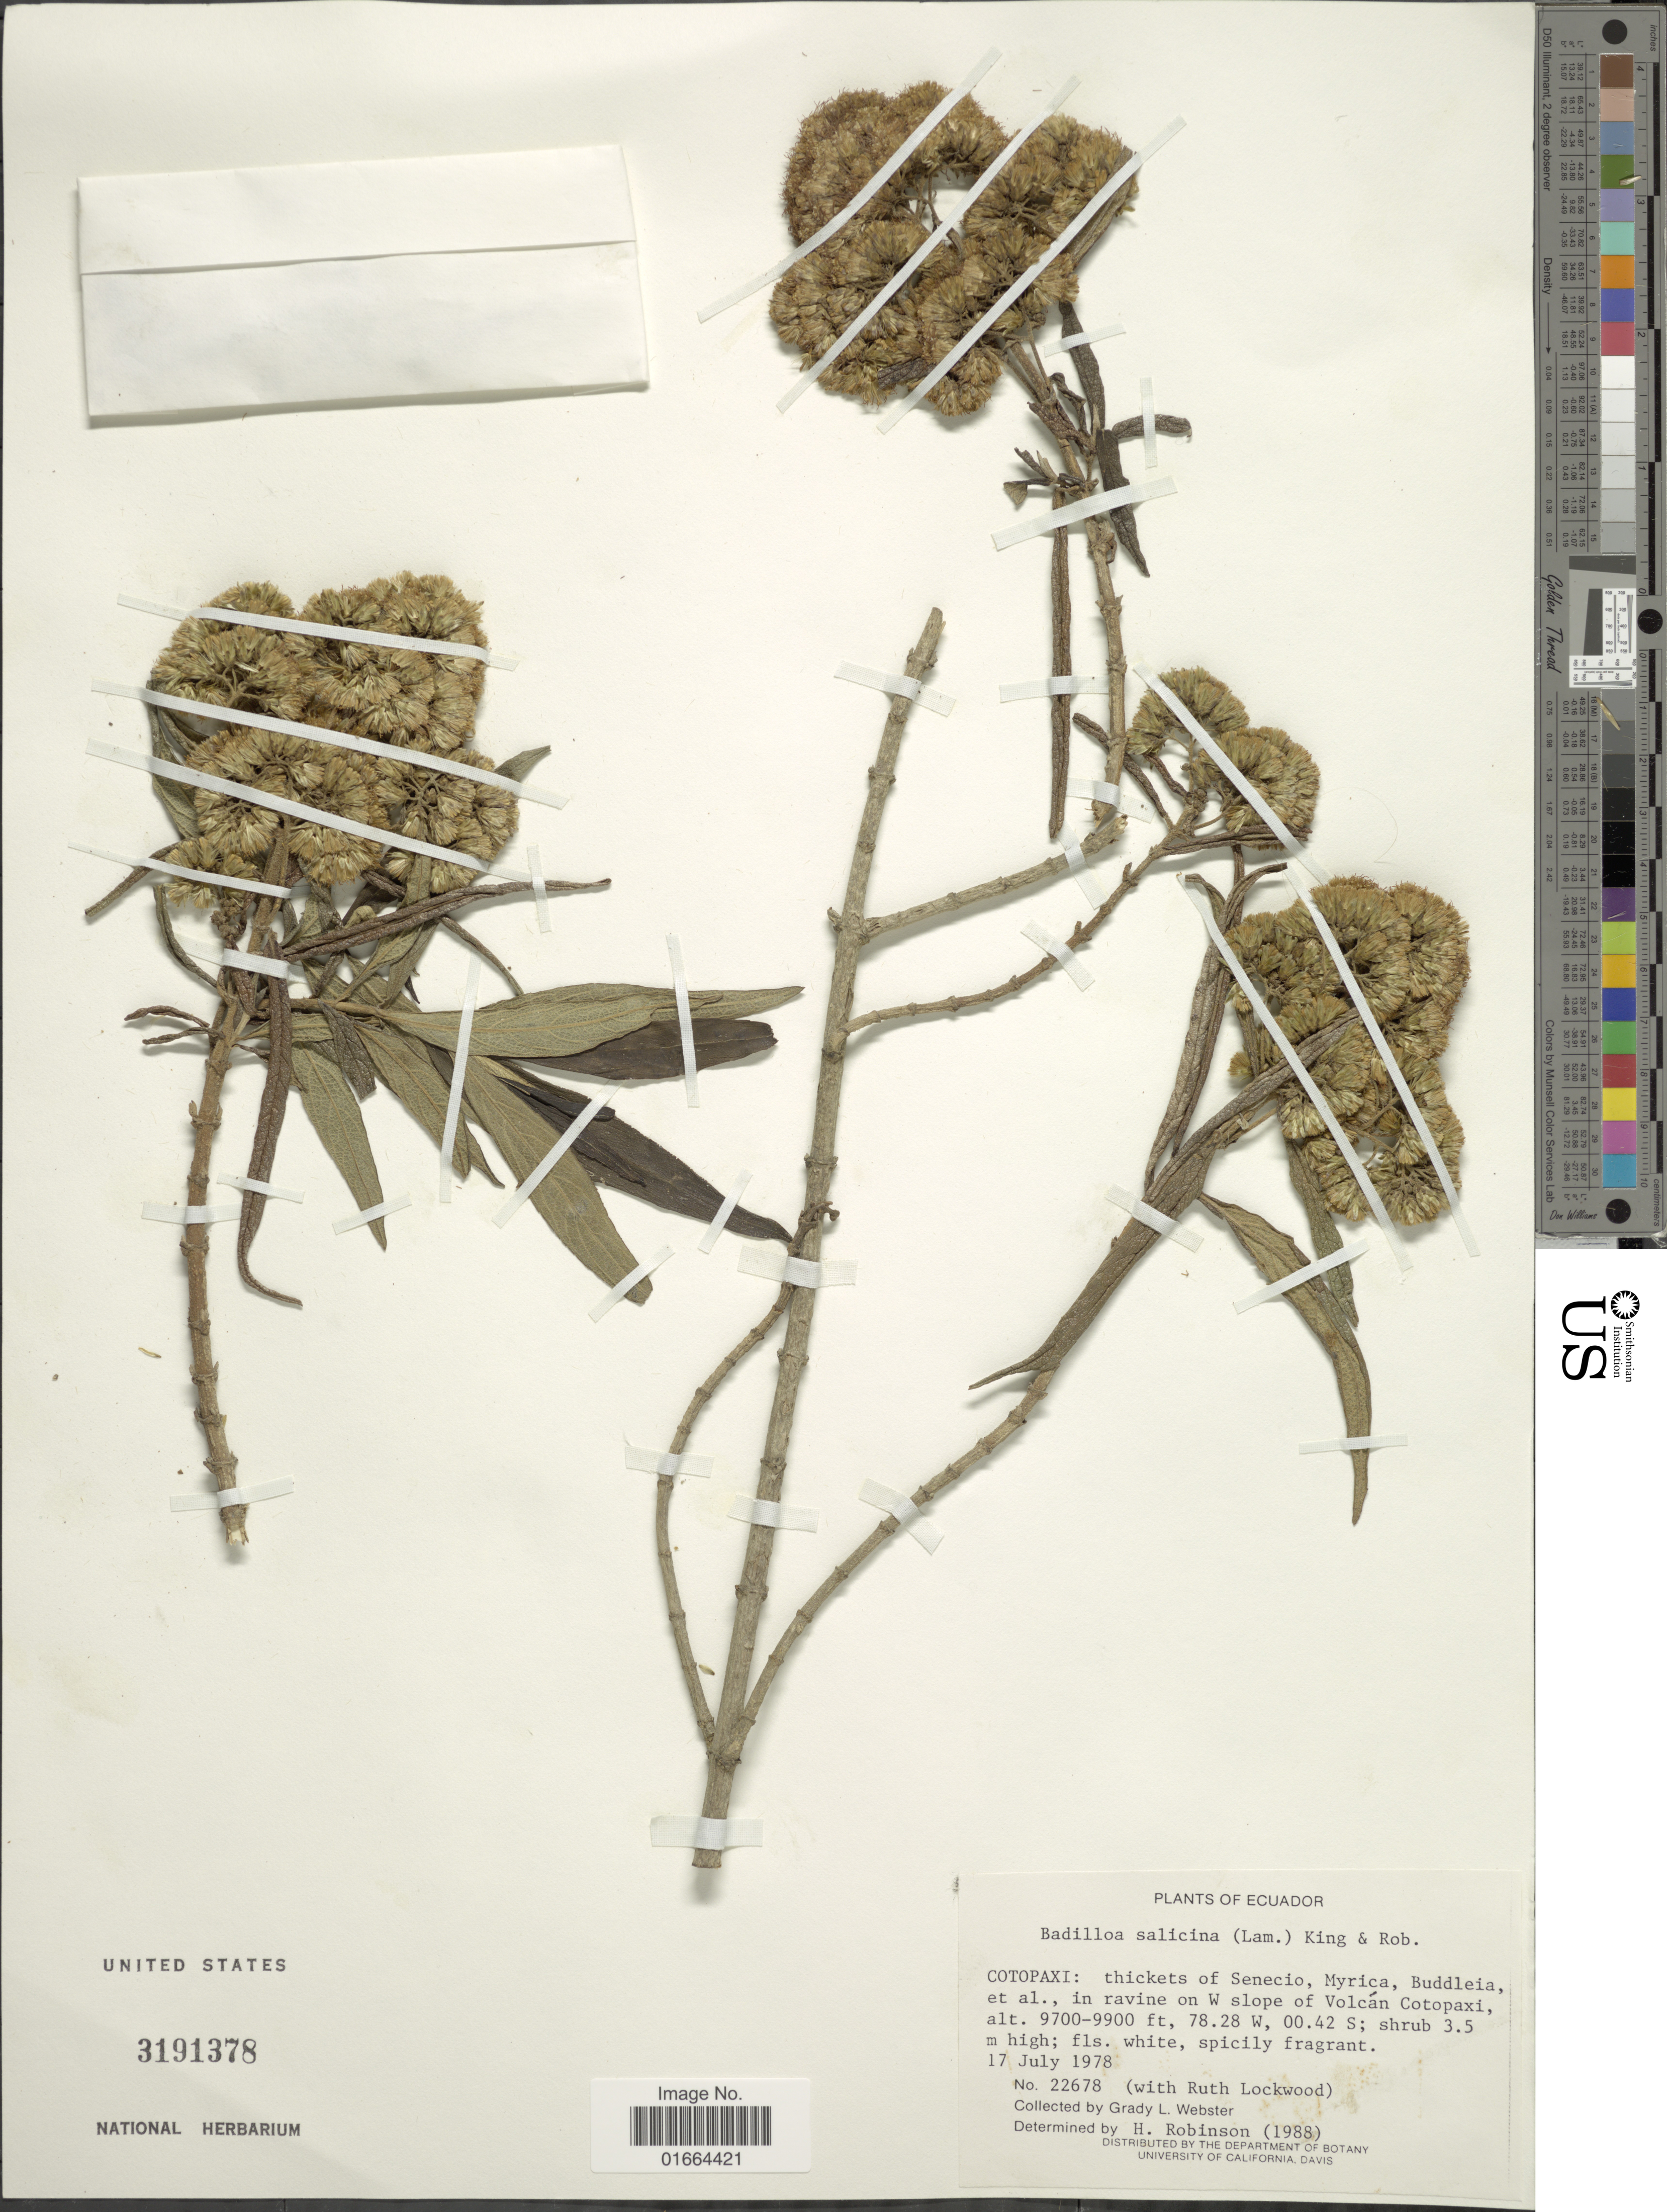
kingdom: Plantae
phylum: Tracheophyta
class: Magnoliopsida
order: Asterales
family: Asteraceae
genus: Badilloa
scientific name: Badilloa salicina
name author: (Lam.) R.M. King & H. Rob.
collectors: G. L. Webster & R. Lockwood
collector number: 22678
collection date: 1978-07-17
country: Ecuador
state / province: Cotopaxi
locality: Cotopaxi: thickets of Senecio, Myrica, Buddleia, et al., in ravine on W slope of Volcan Cotopaxi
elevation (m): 2957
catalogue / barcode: US 3191378